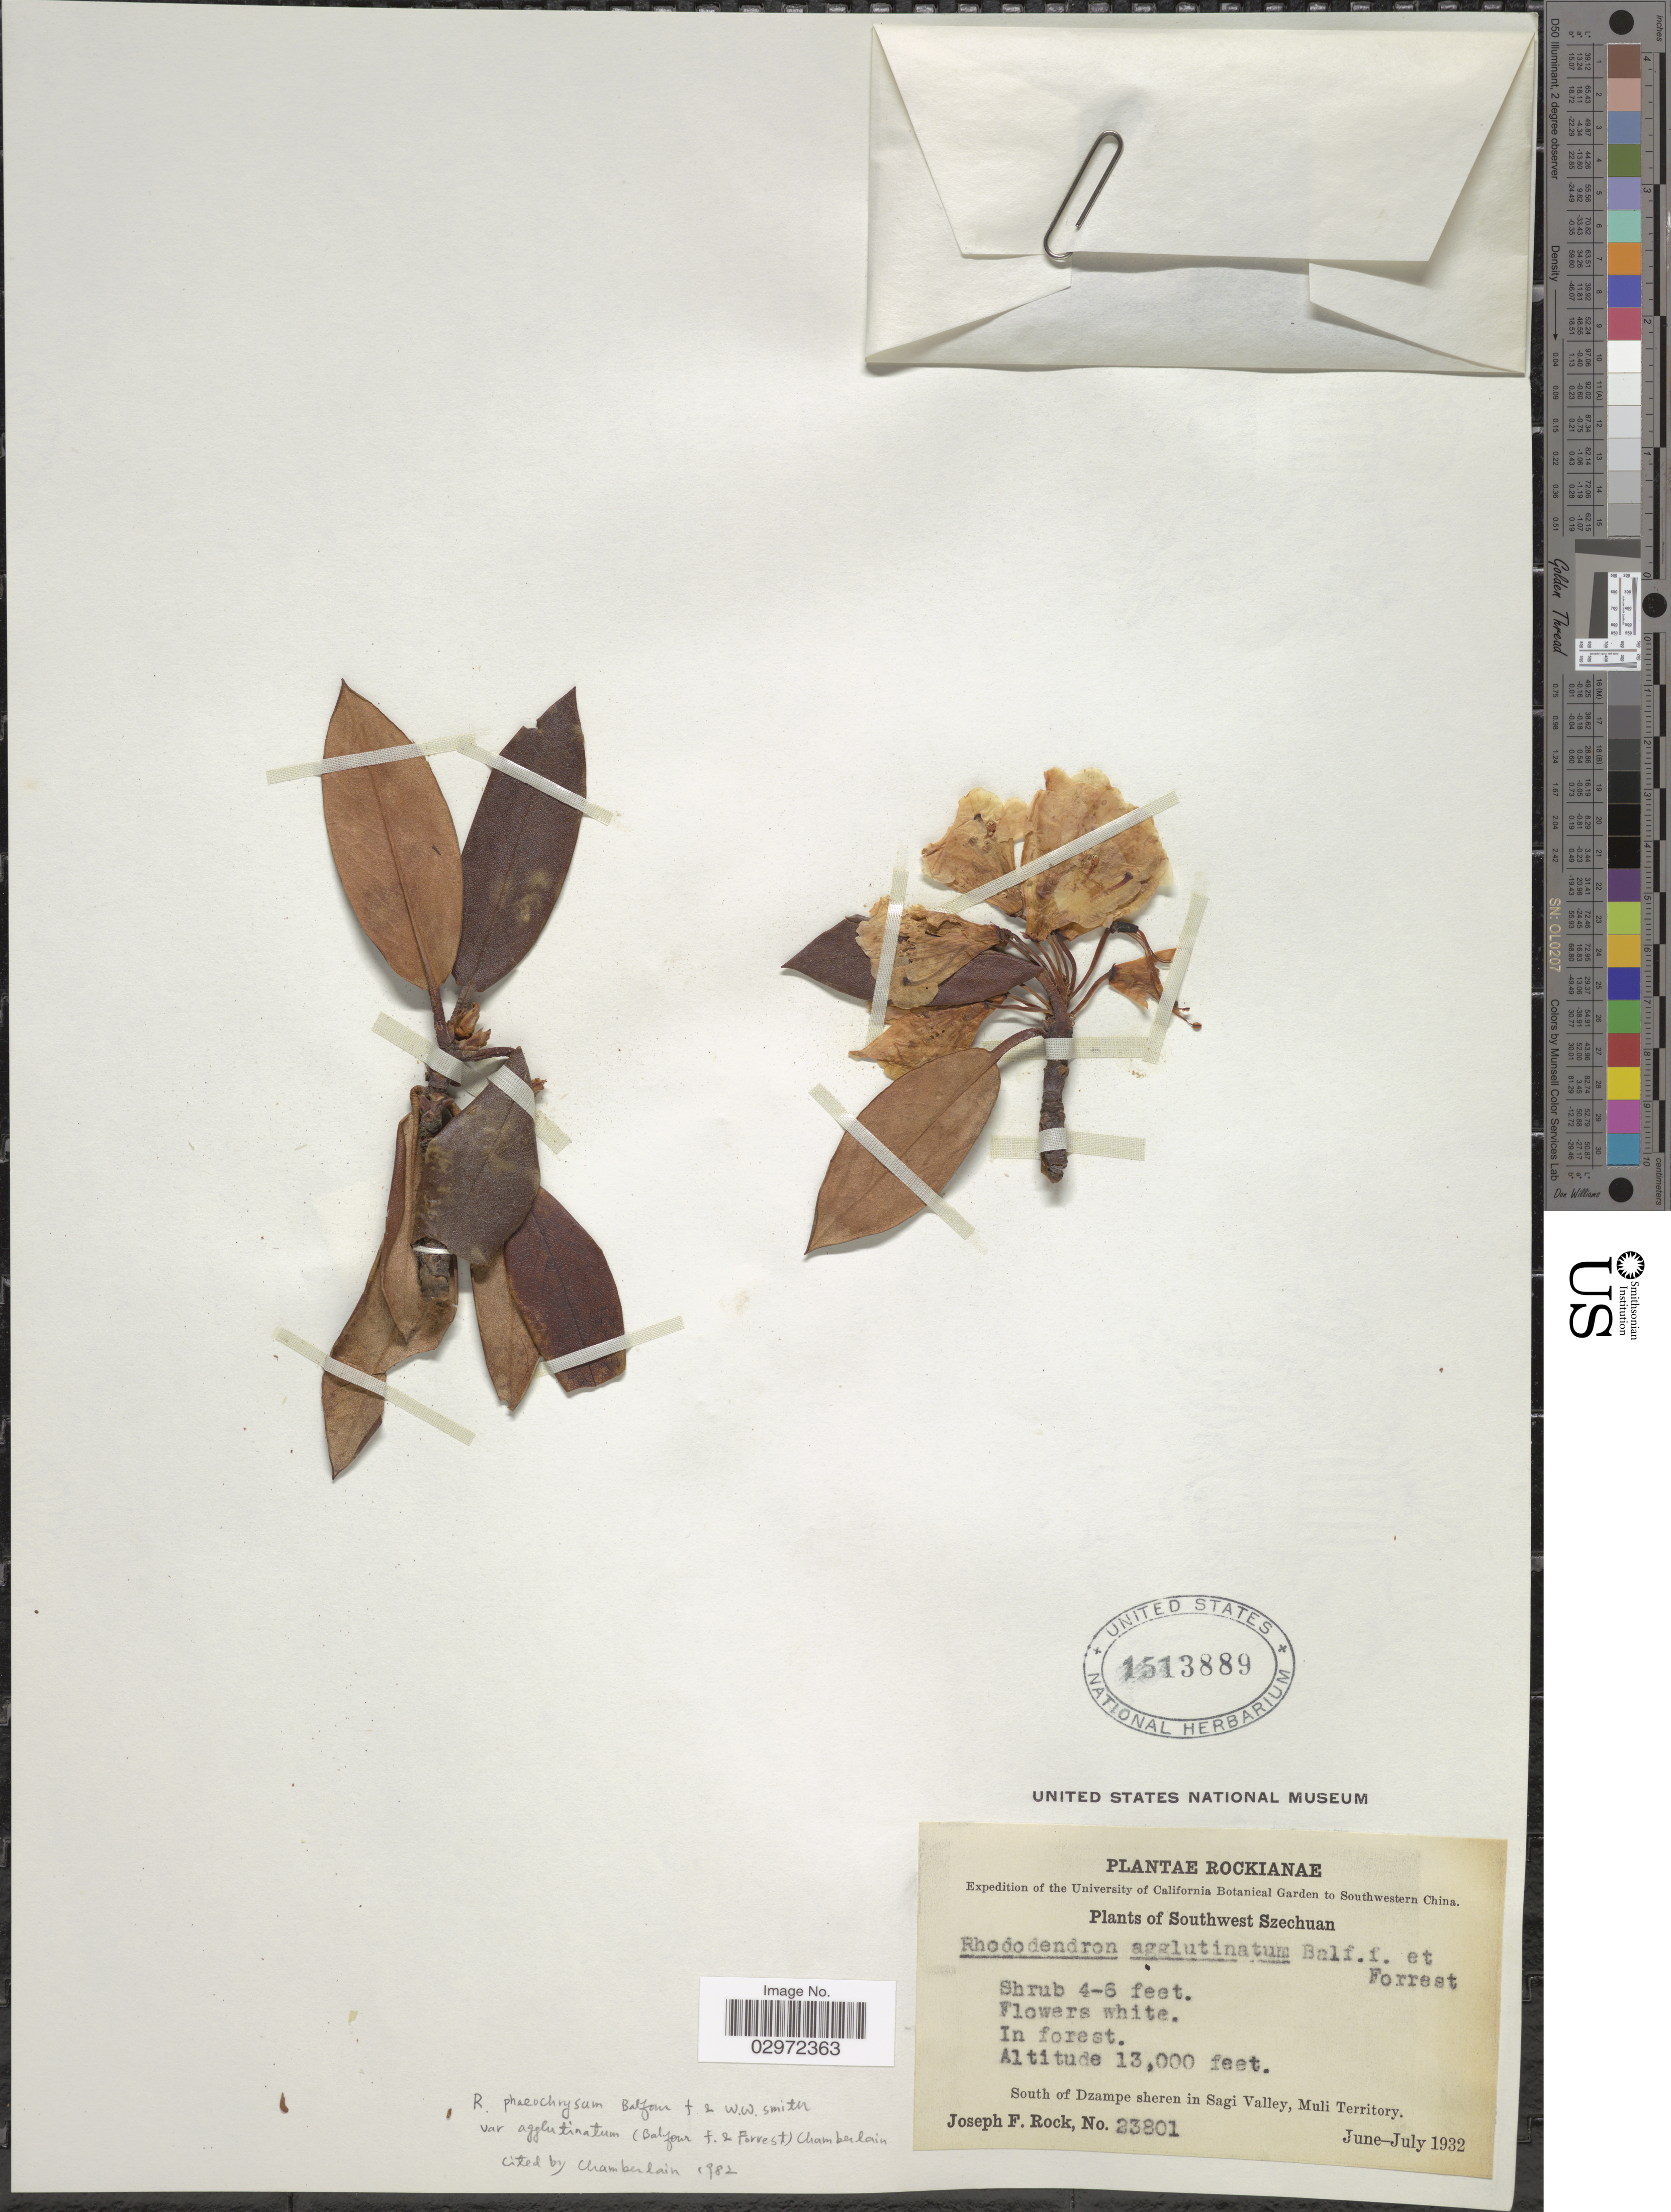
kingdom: Plantae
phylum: Tracheophyta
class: Magnoliopsida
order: Ericales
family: Ericaceae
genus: Rhododendron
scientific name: Rhododendron phaeochrysum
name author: Balf. f. & W.W. Sm.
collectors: J. F. Rock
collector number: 23801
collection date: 1932-06/1932-07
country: China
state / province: Sichuan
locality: Southwestern China. Southwest Szechuan, South of Dzampe sheren in Sagi Valley, Muli Territory.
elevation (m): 3962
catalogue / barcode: US 1513889